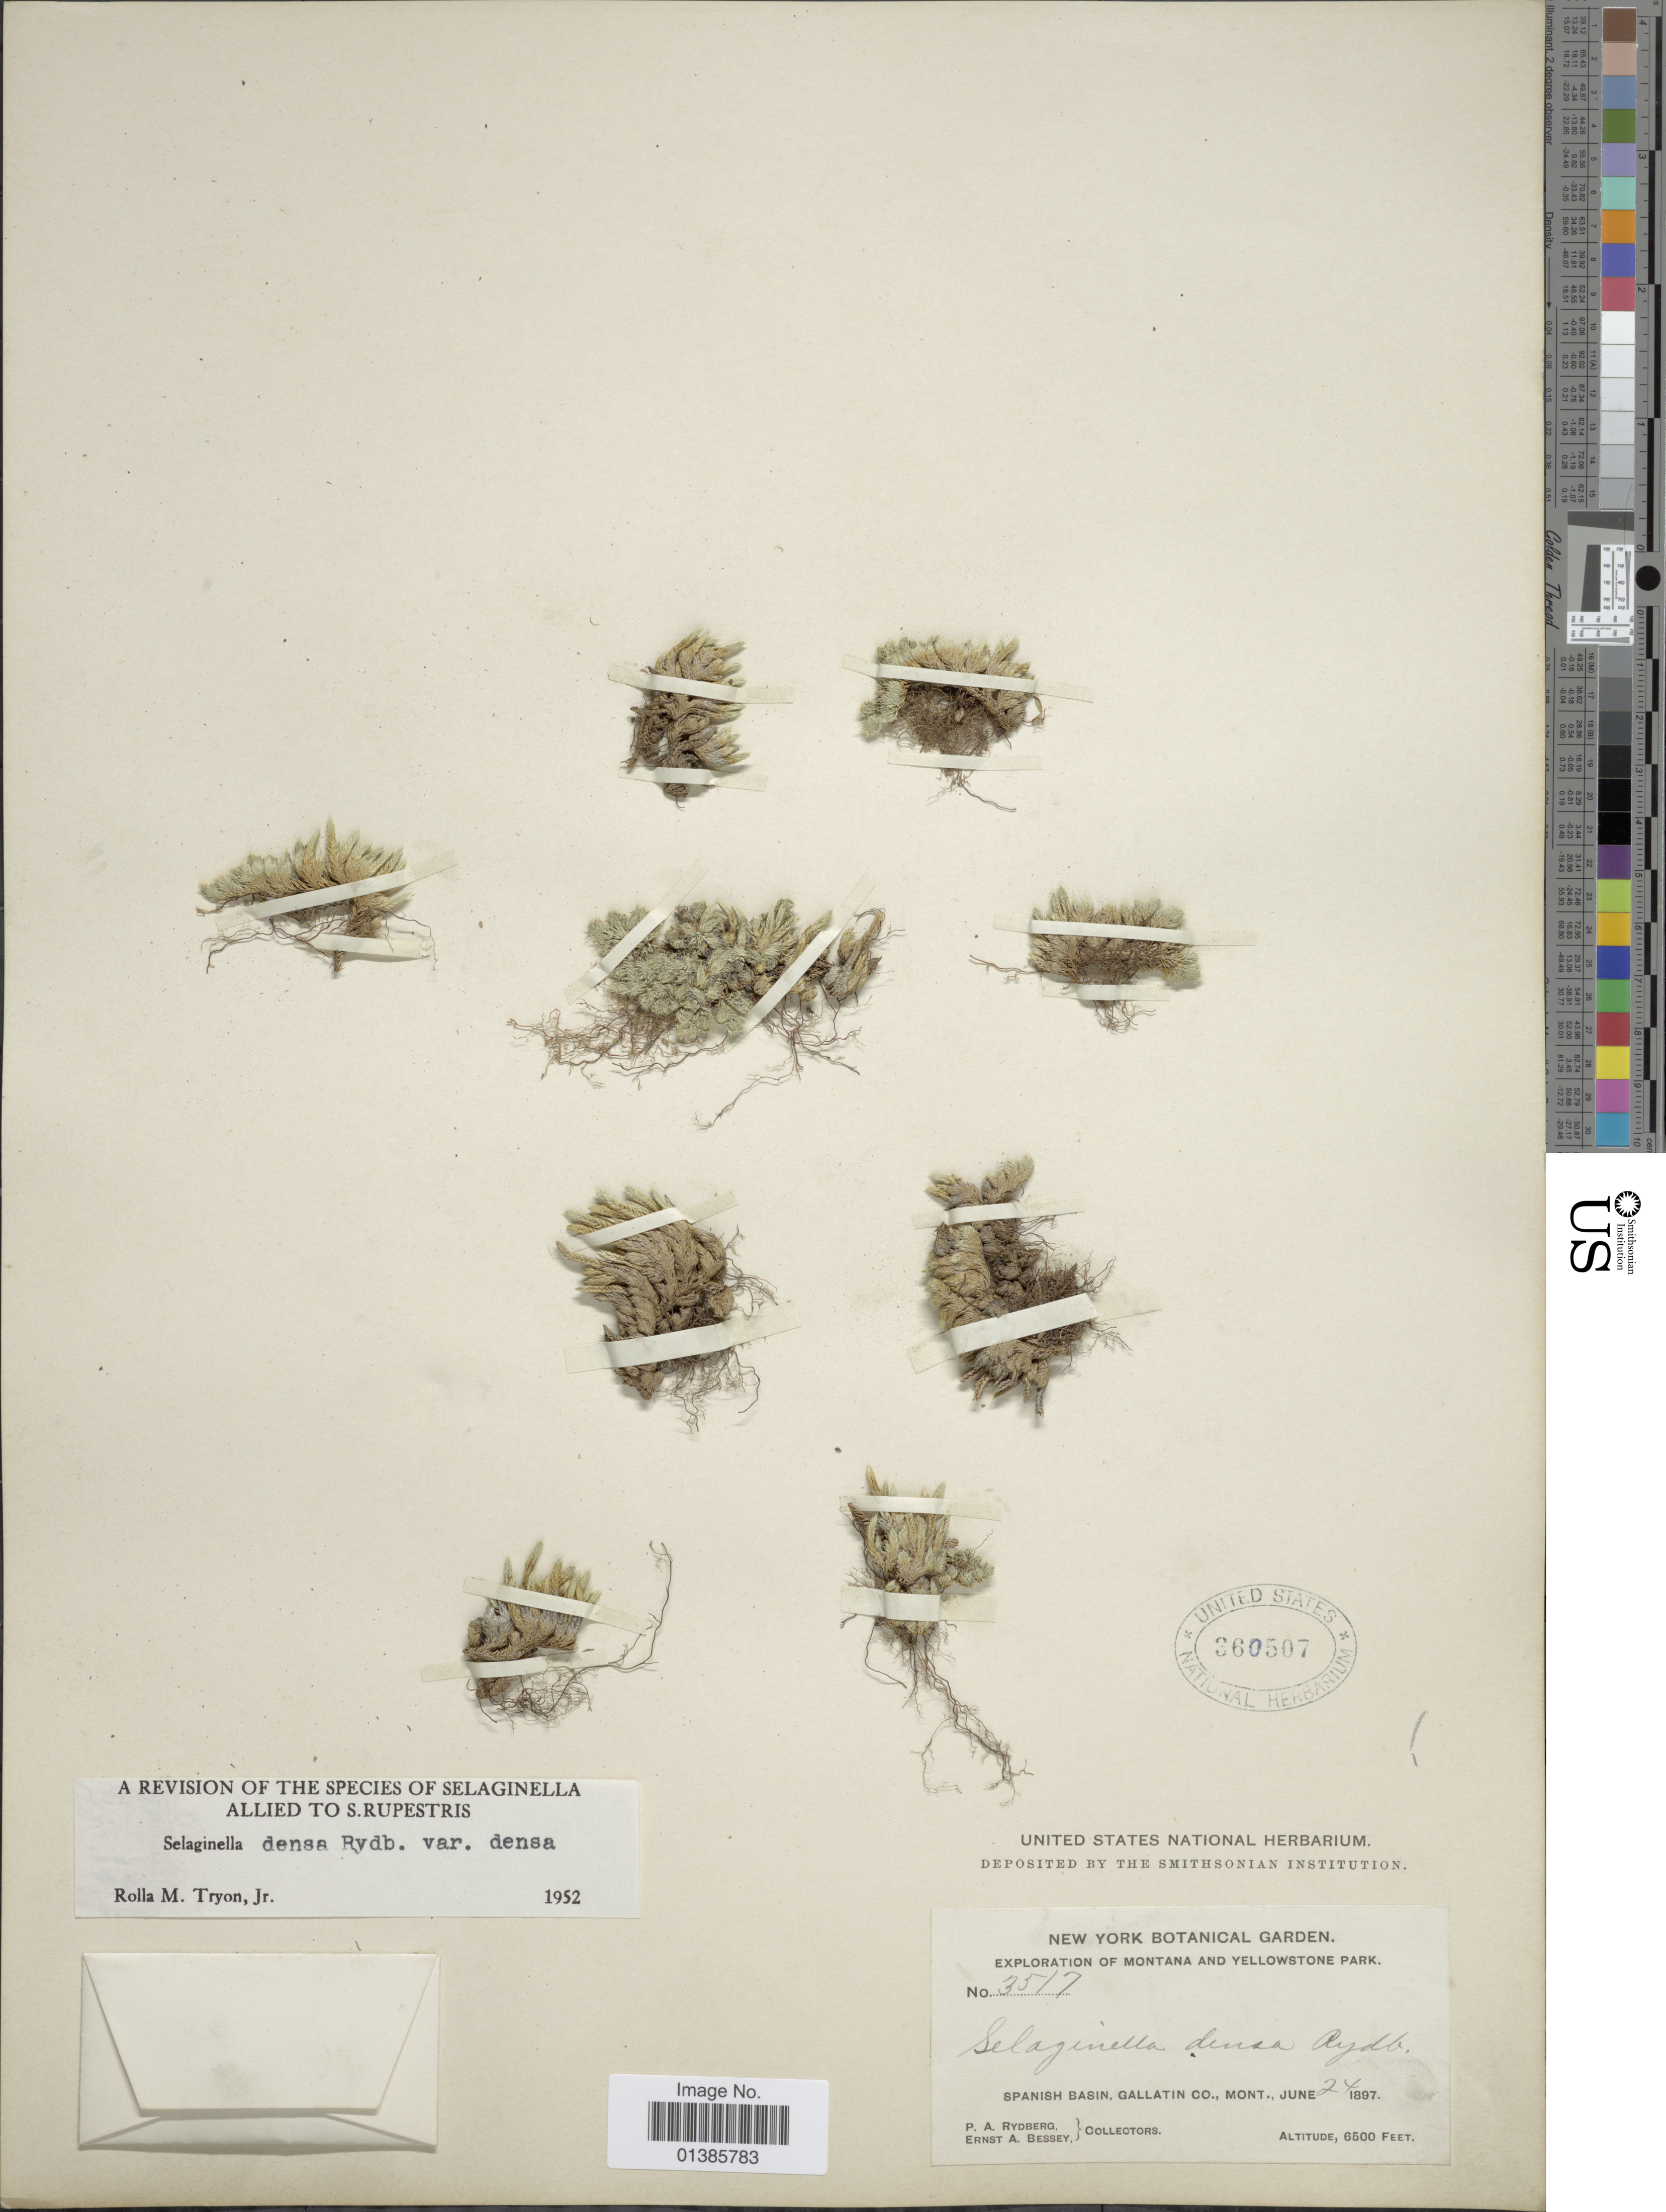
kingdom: Plantae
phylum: Tracheophyta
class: Lycopodiopsida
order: Selaginellales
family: Selaginellaceae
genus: Selaginella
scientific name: Selaginella densa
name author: Rydb.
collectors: P. A. Rydberg & E. A. Bessey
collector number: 3517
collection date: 1897-06-24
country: United States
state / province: Montana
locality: Spanish Basin, Gallatin Co.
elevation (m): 1981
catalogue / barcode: US 360507